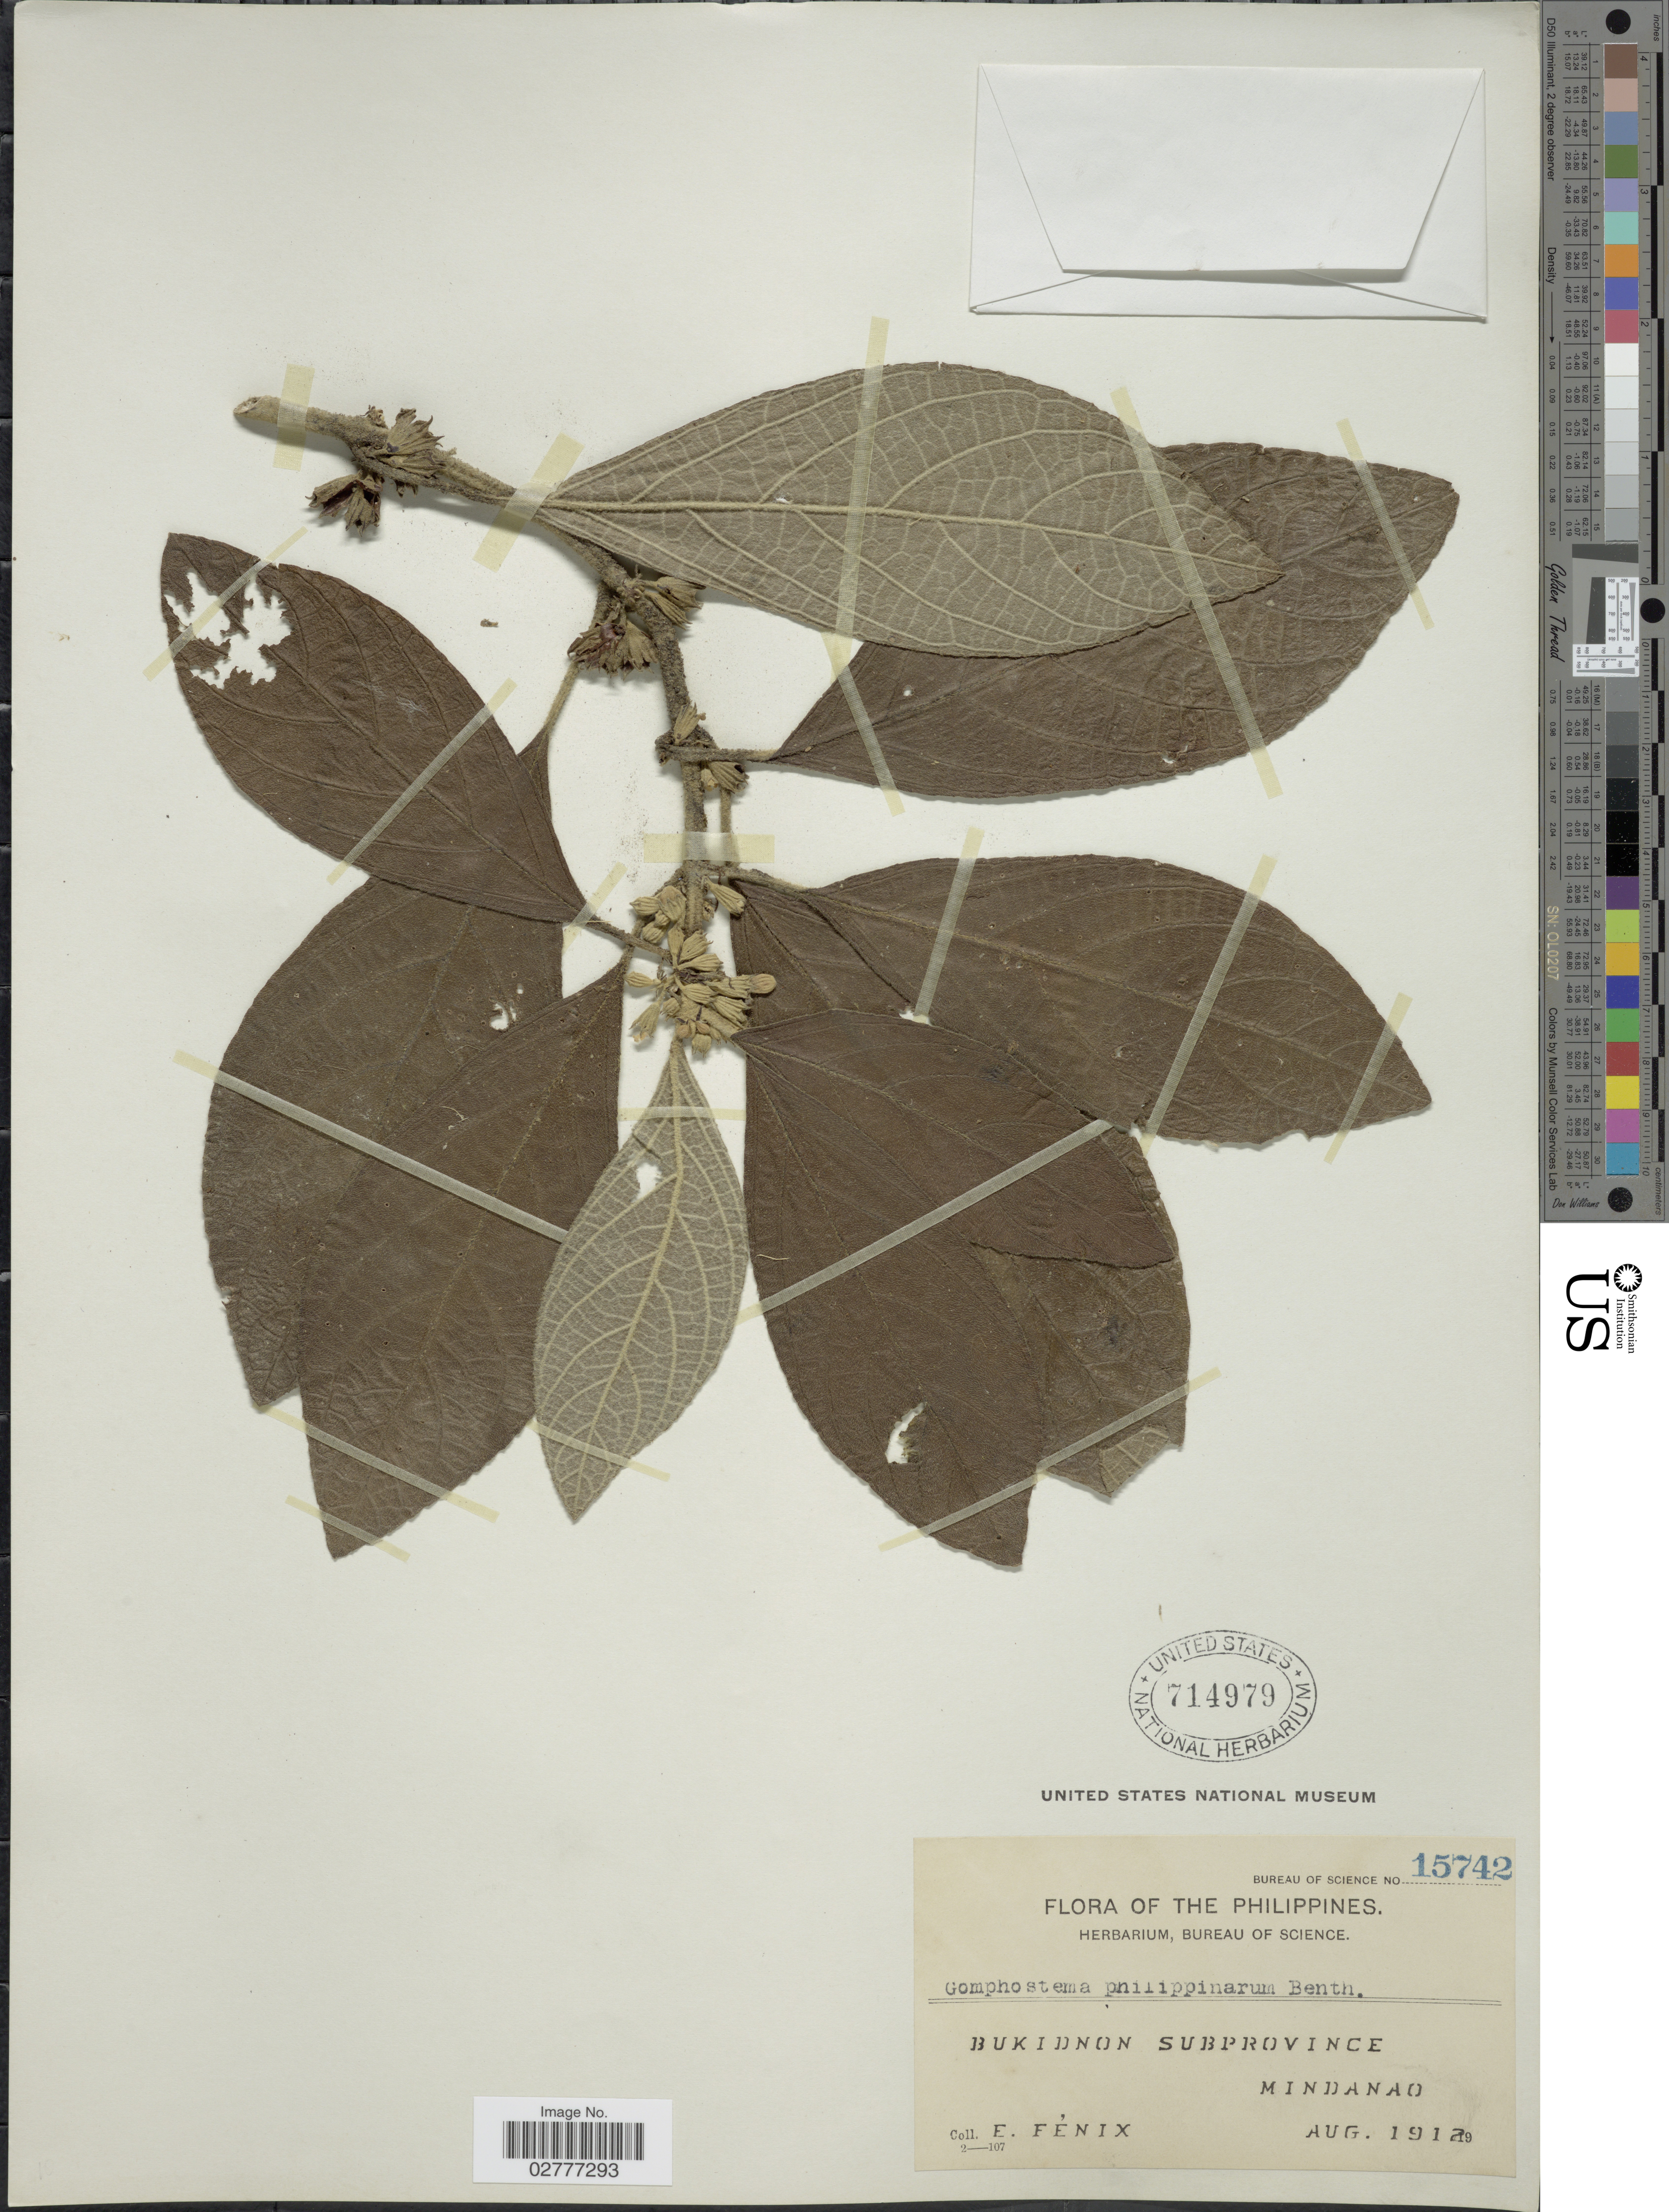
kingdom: Plantae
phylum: Tracheophyta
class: Magnoliopsida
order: Lamiales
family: Lamiaceae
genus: Gomphostemma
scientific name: Gomphostemma philippinarum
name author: Benth.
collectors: E. Fénix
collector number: Bureau of Science 15742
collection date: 1912-08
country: Philippines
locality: Bukidnon Subprovince, Mindanao.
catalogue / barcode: US 714979